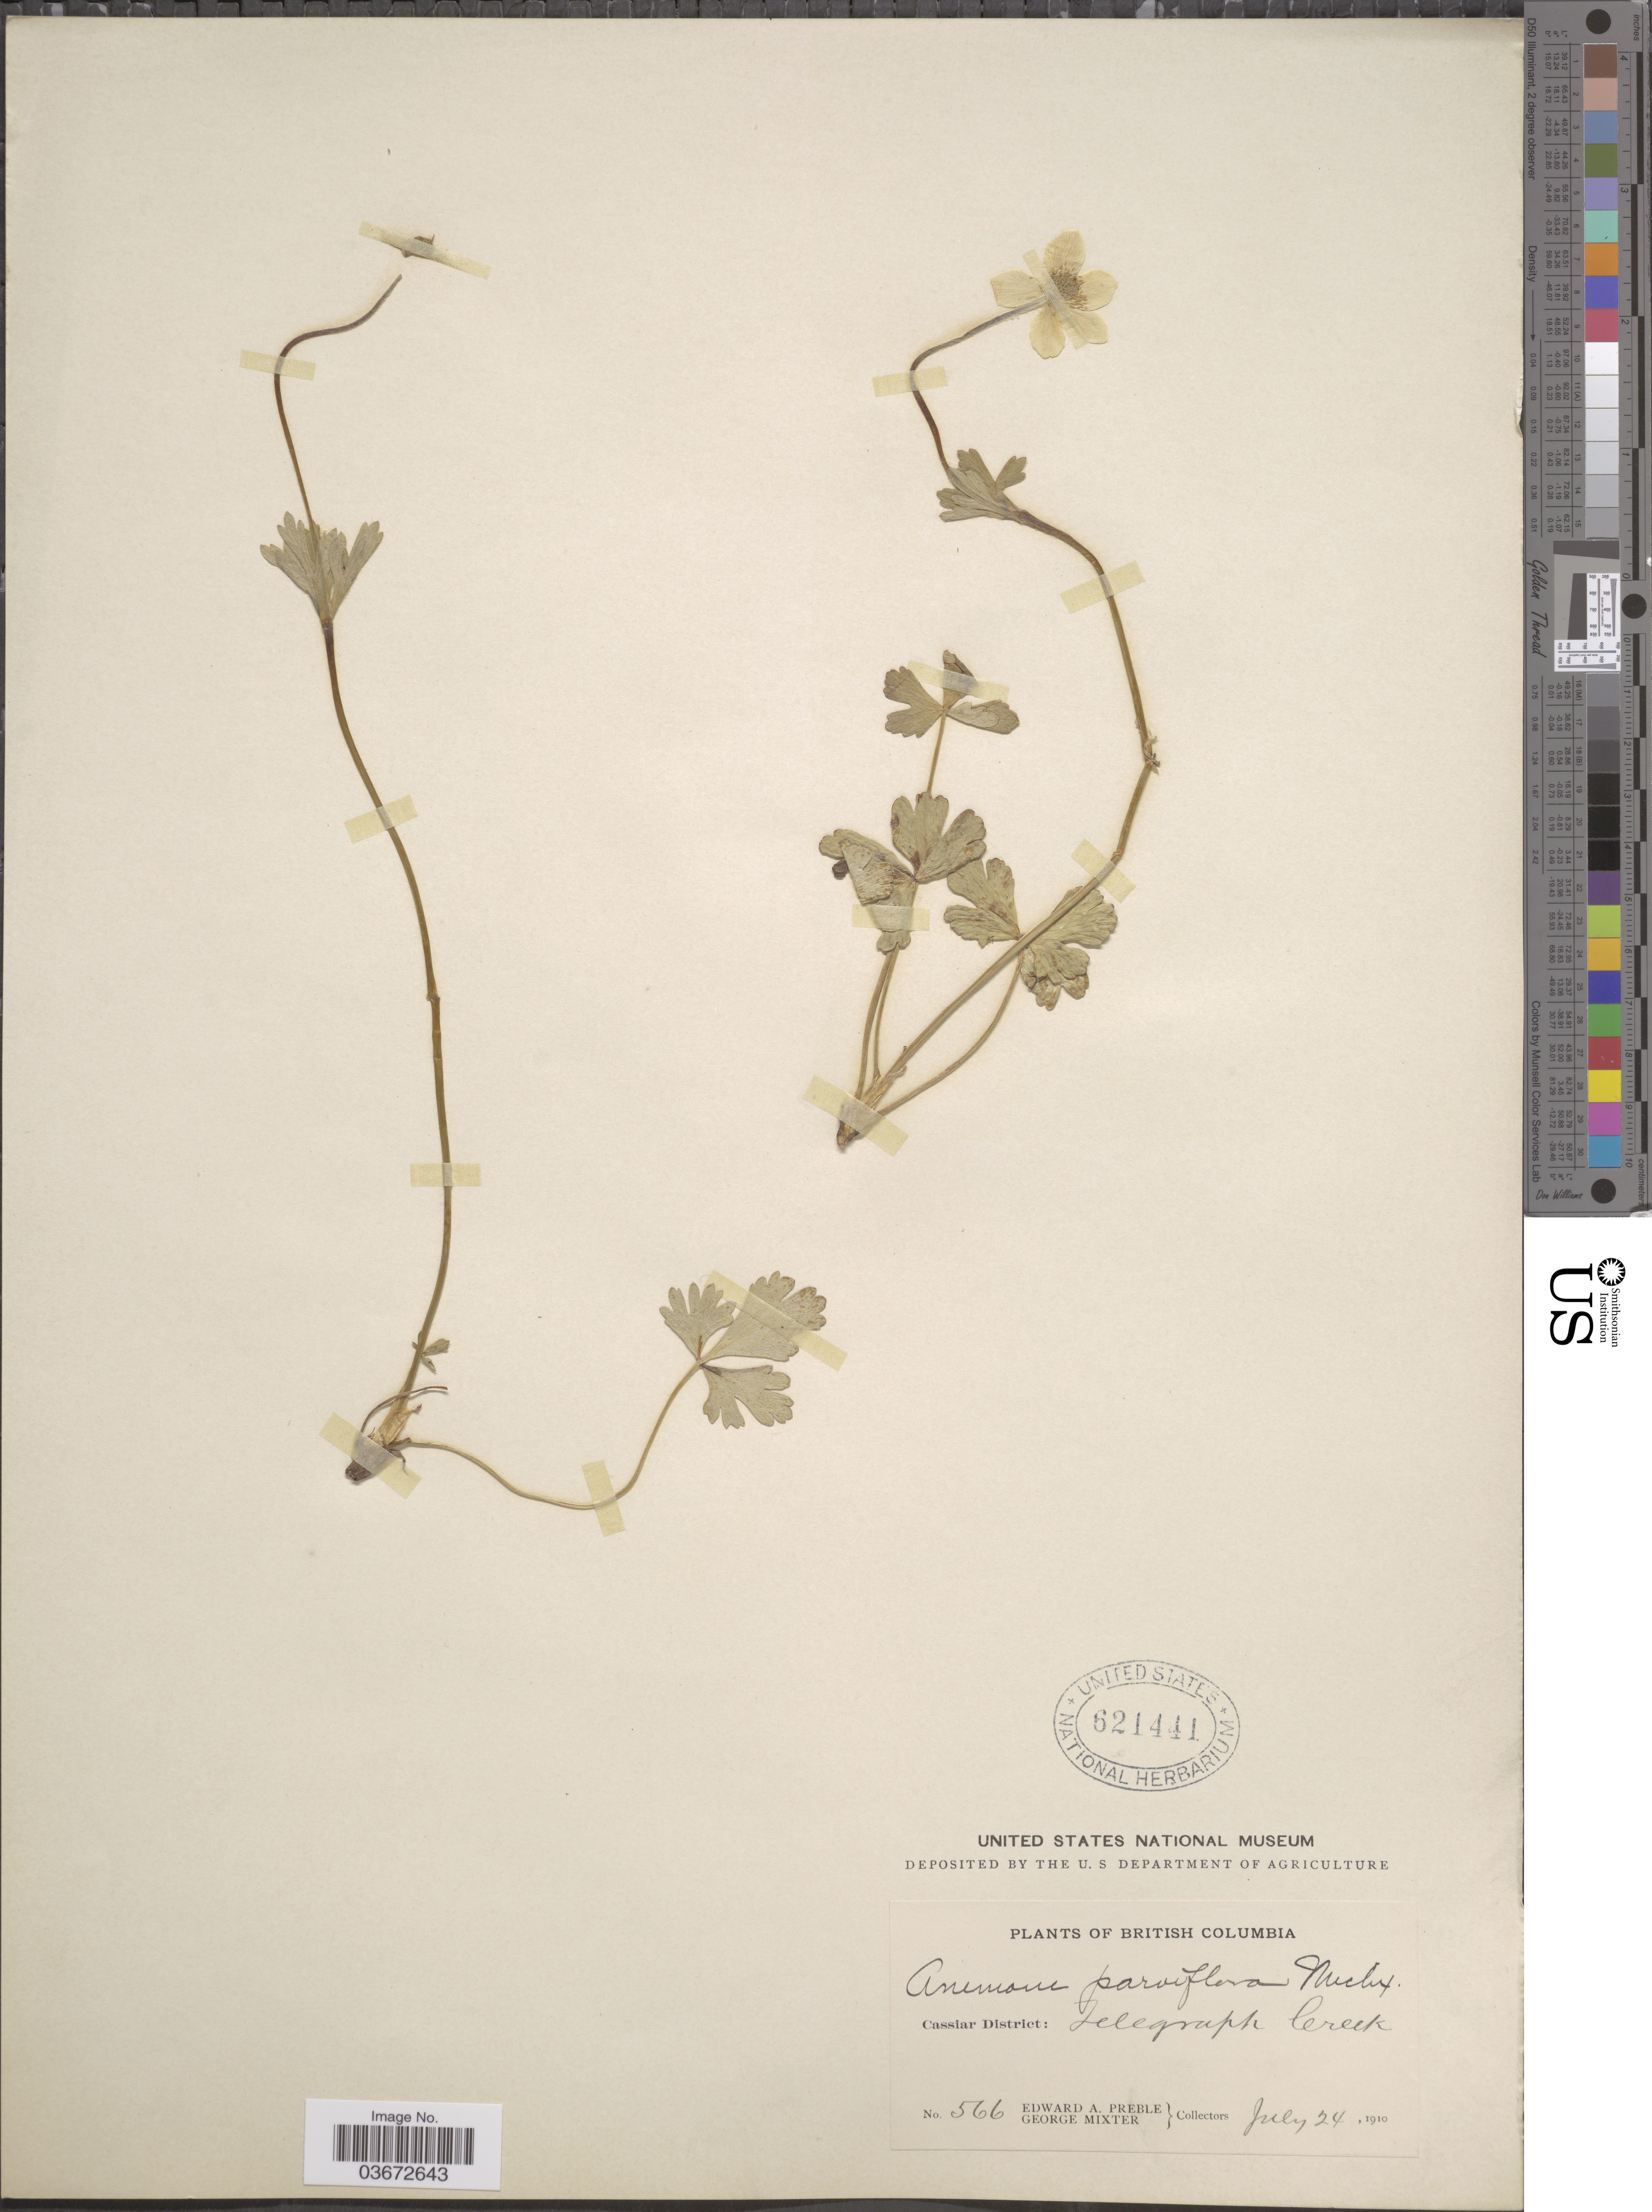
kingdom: Plantae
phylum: Tracheophyta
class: Magnoliopsida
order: Ranunculales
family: Ranunculaceae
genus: Anemone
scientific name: Anemone parviflora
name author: Michx.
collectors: E. Preble & G. Mixter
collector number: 566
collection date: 1910-07-24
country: Canada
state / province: British Columbia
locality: Cassiar District: Telegraph Creek.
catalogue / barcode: US 621441